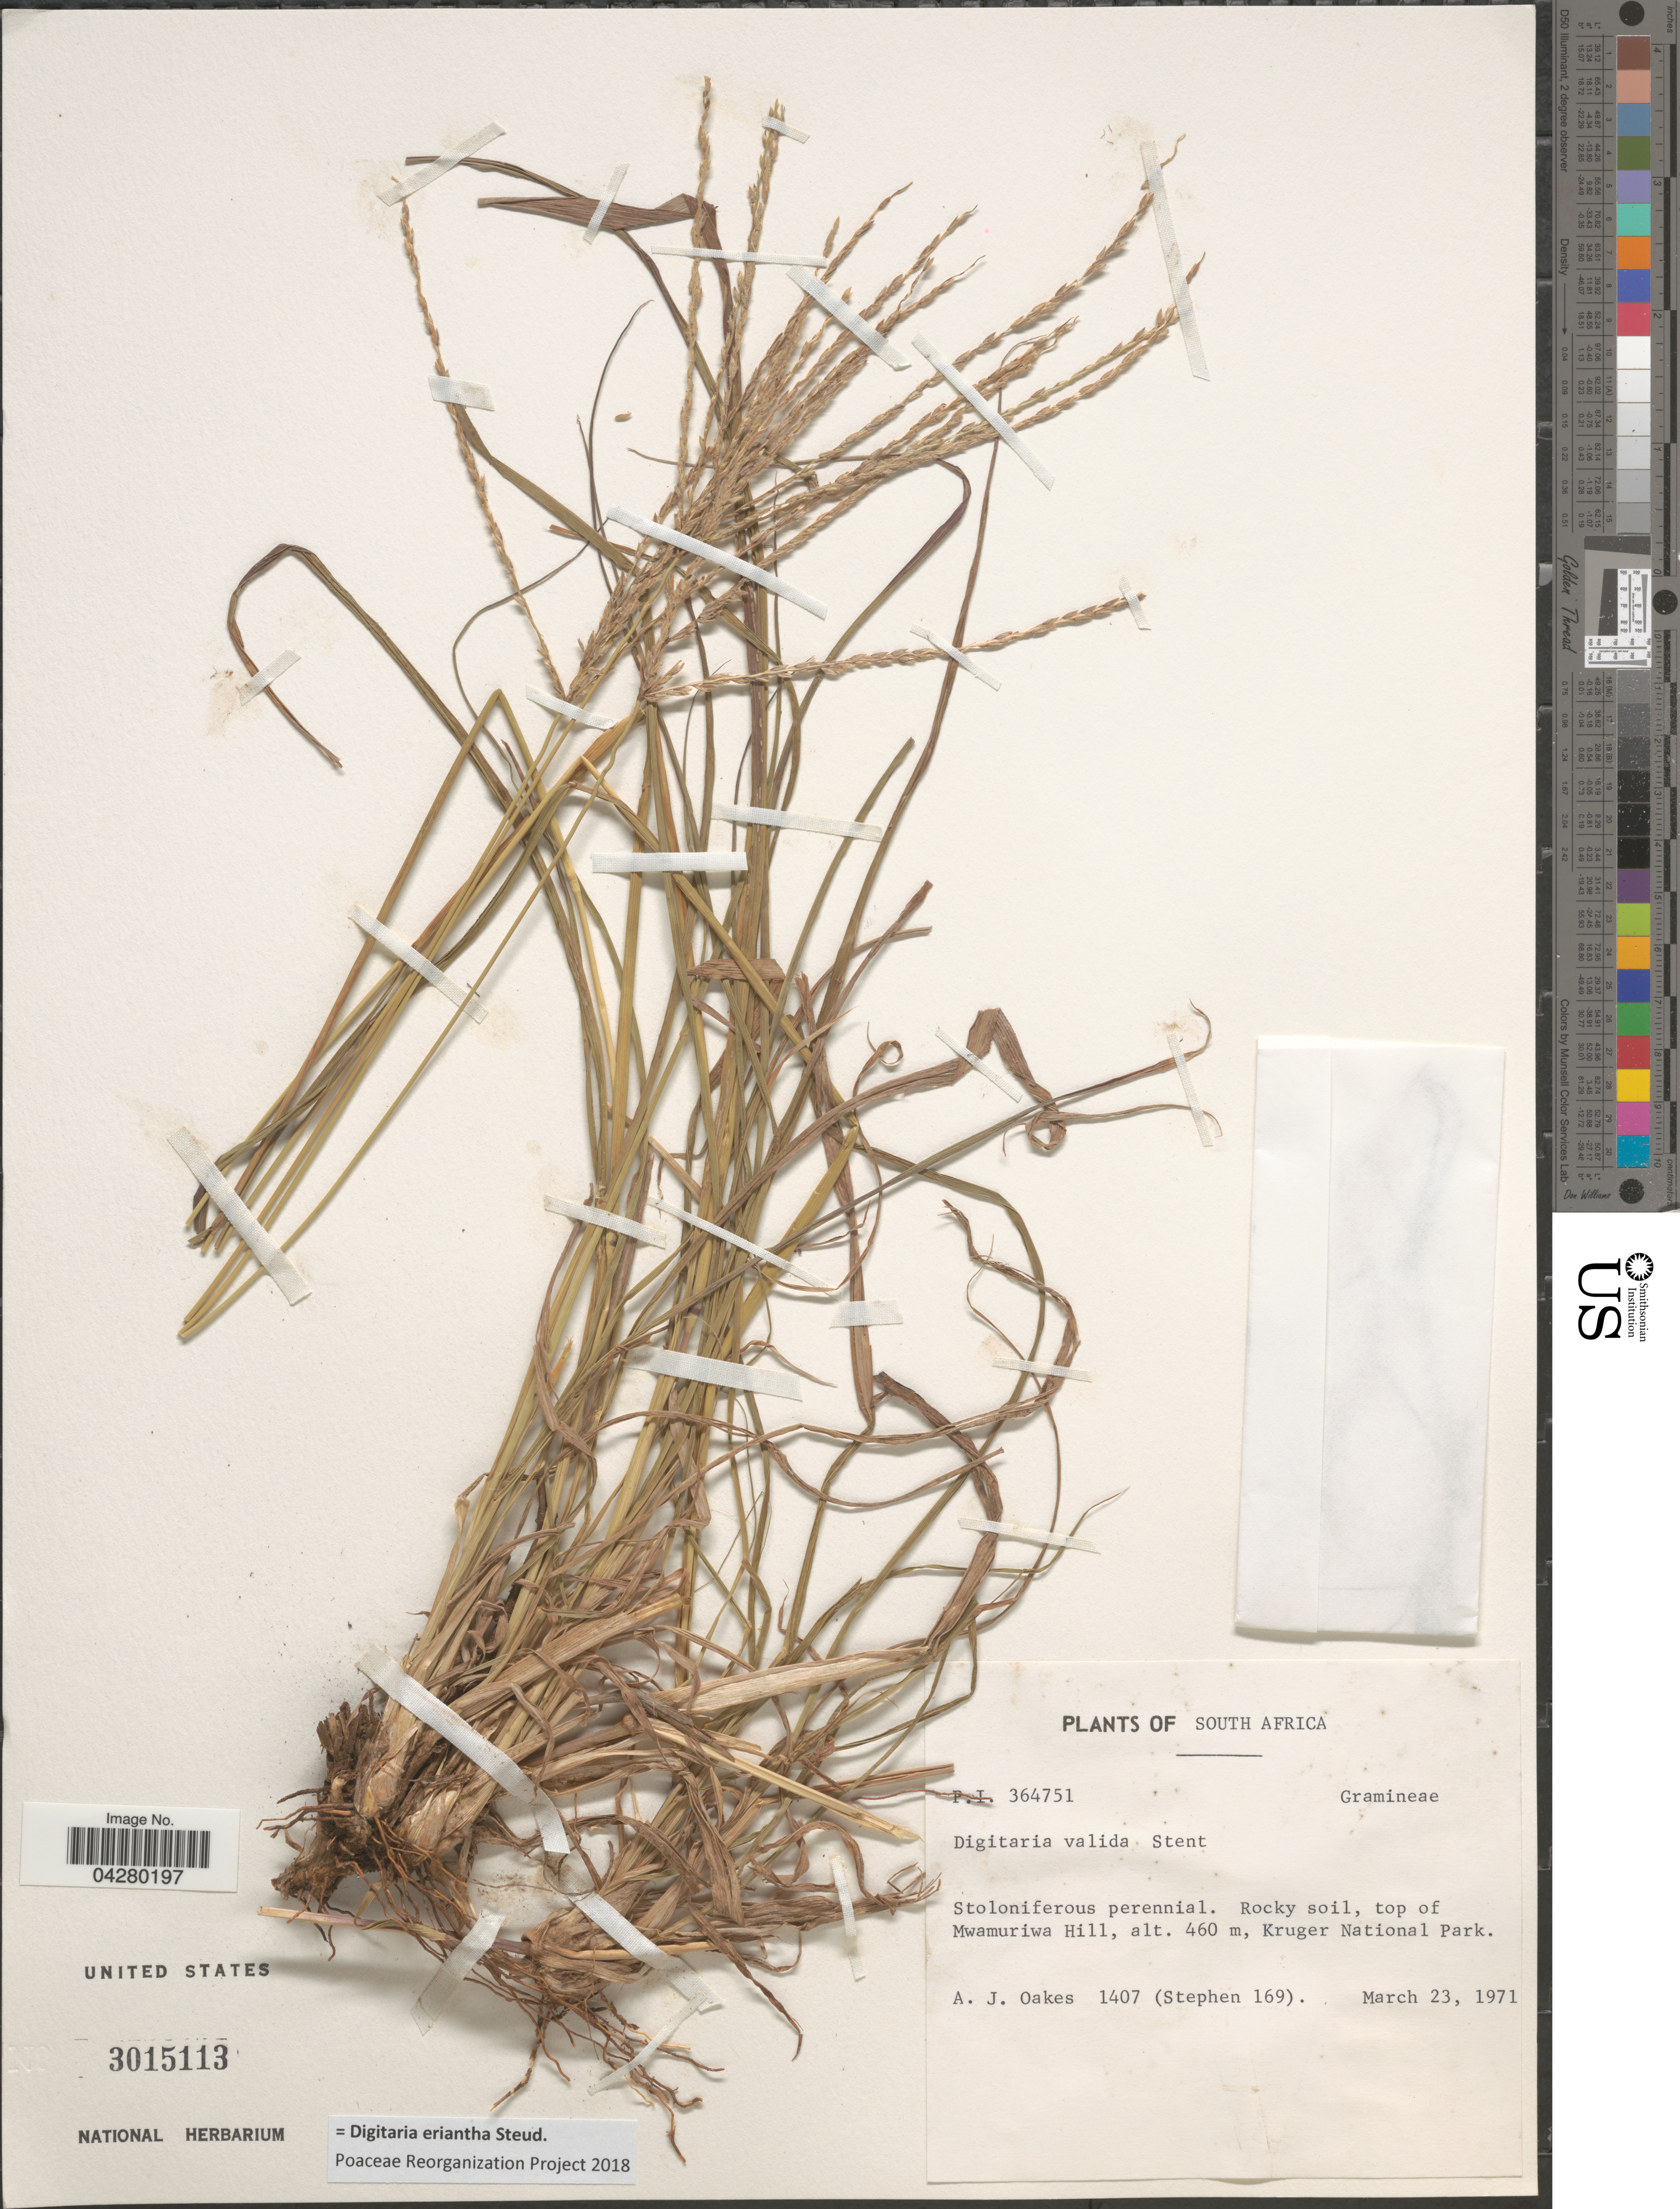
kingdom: Plantae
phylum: Tracheophyta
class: Liliopsida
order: Poales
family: Poaceae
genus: Digitaria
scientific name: Digitaria eriantha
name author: Steud.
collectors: A. Oakes & Stephen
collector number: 1407/169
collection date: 1971-03-23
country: South Africa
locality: Rocky soil, top of Mwamuriwa Hill, Kruger National Park.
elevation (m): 460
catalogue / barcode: US 3015113